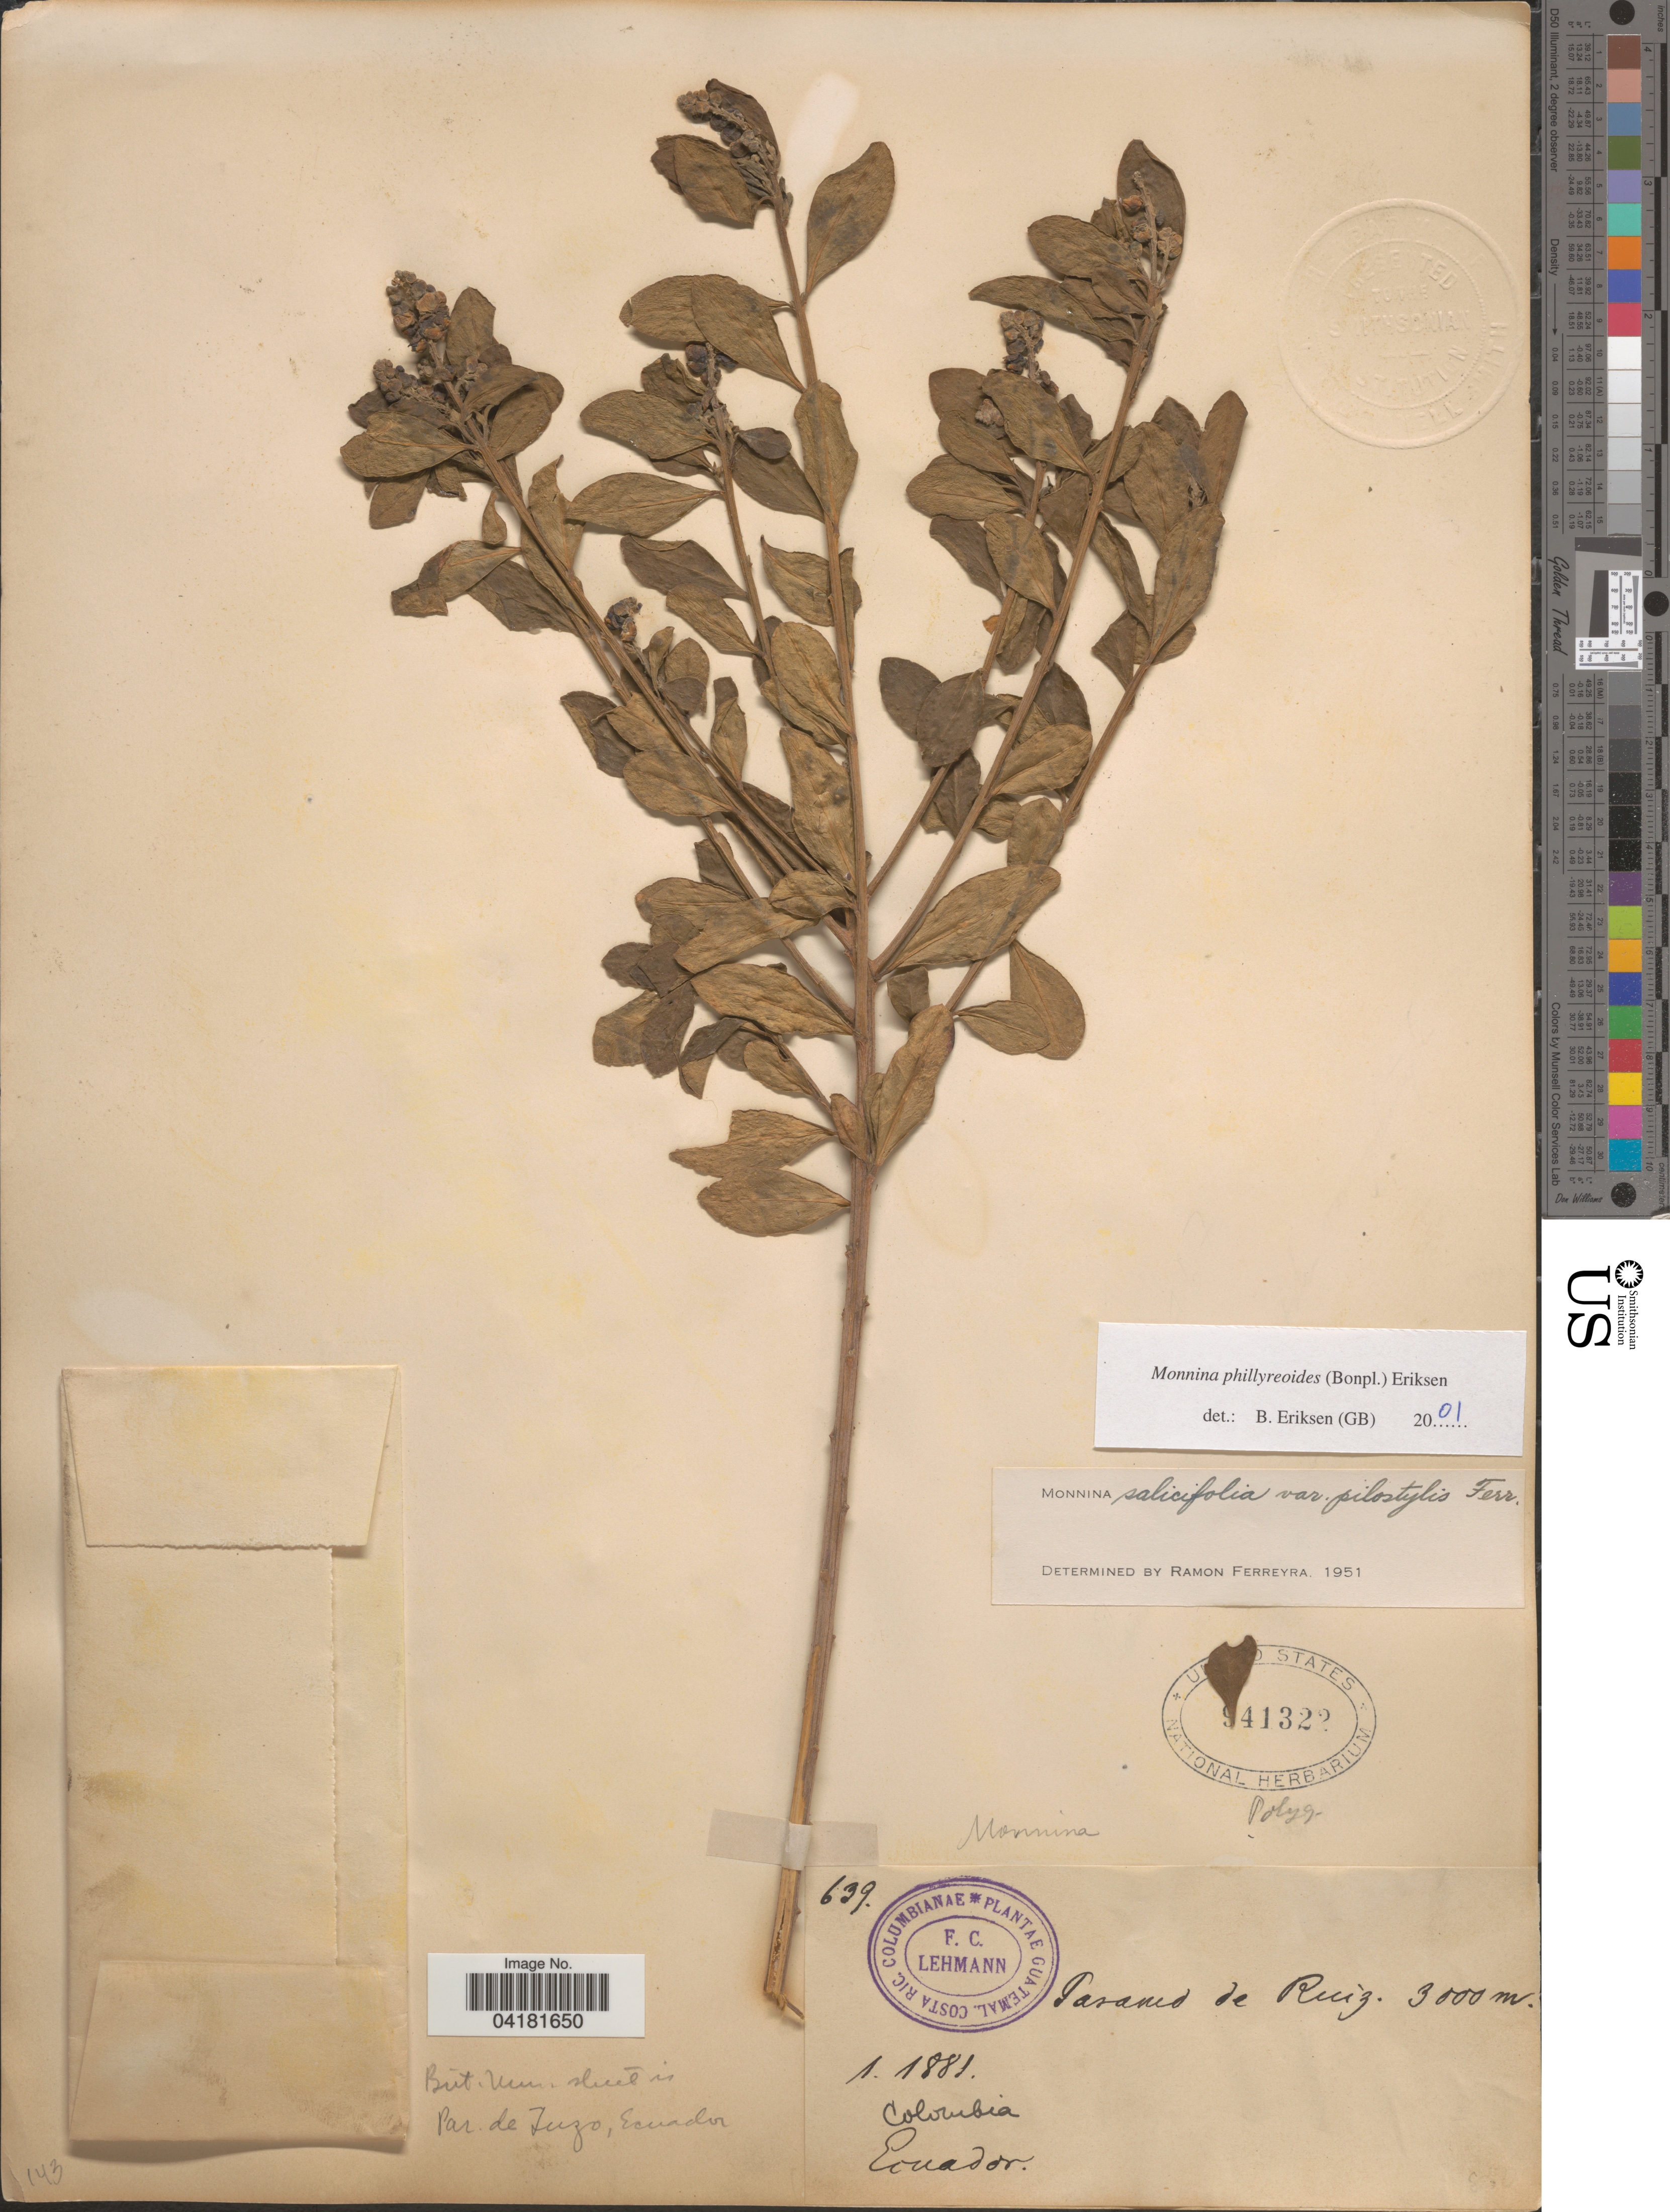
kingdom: Plantae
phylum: Tracheophyta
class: Magnoliopsida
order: Fabales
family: Polygalaceae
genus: Monnina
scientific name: Monnina phillyreoides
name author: (Bonpl.) B. Eriksen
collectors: F. C. Lehmann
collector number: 639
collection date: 1881-01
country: Colombia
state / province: Caldas/Tolima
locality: Pasamo de Ruiz.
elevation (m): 3000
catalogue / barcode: US 941322